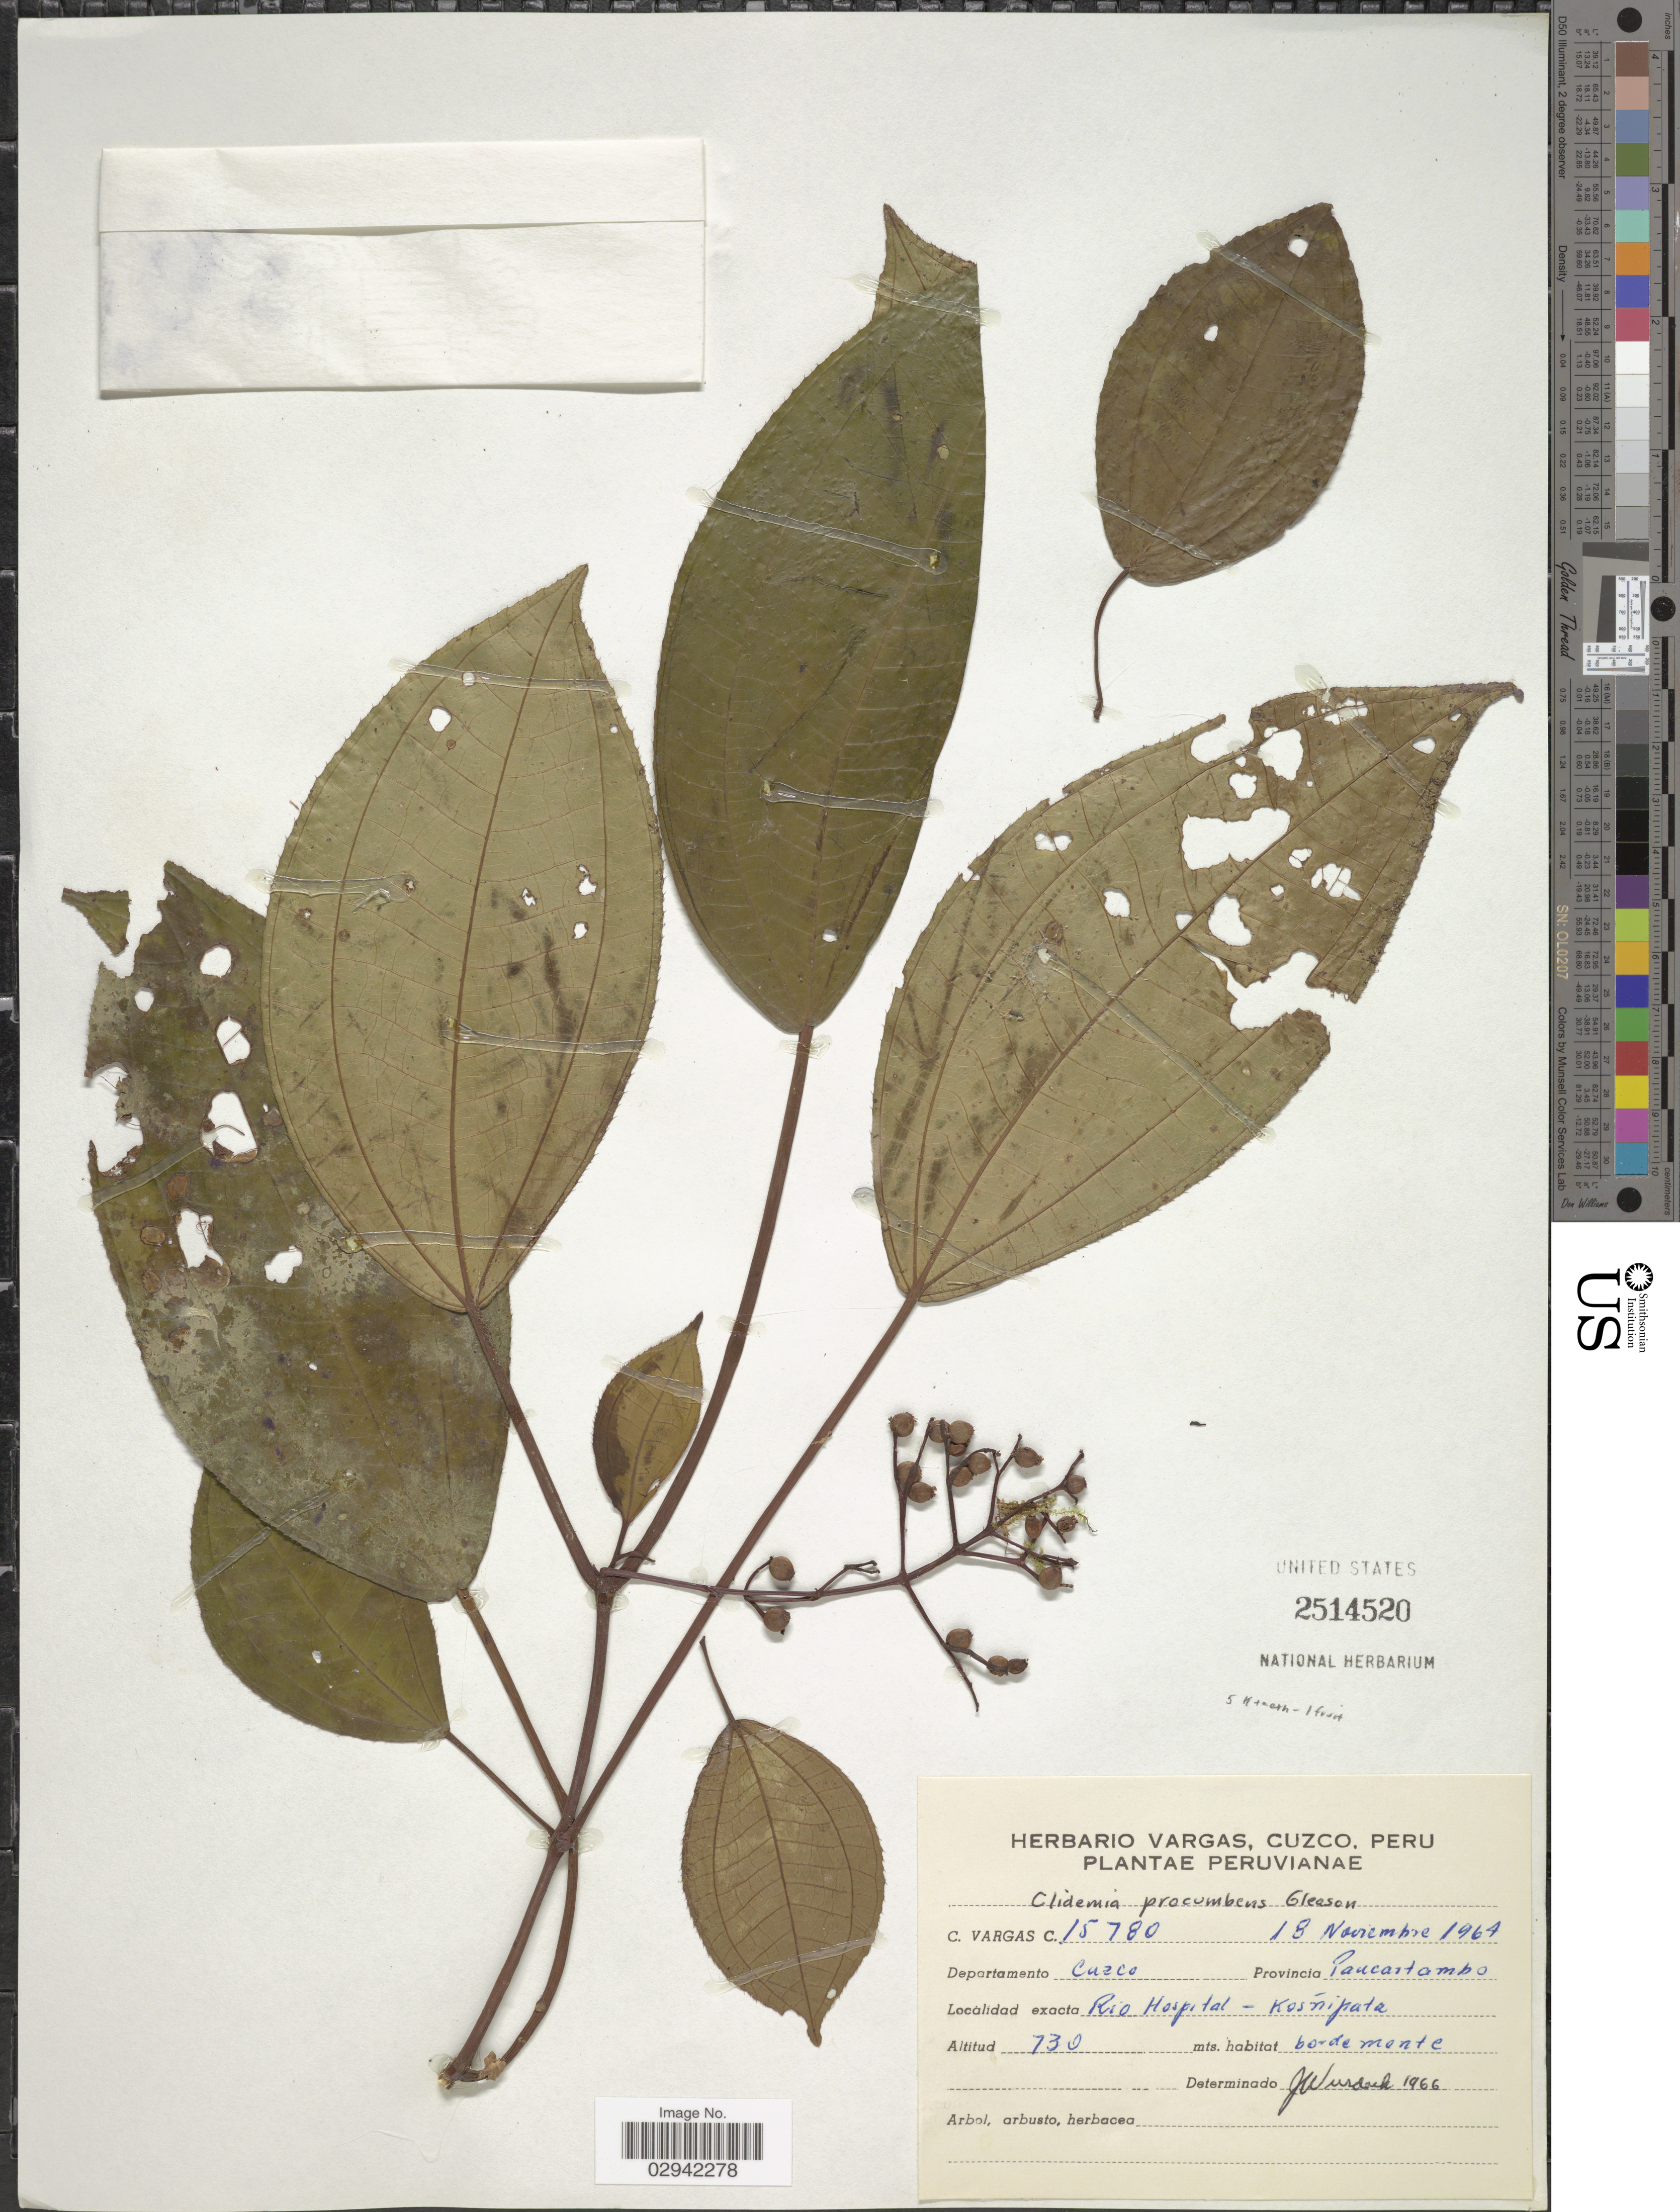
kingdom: Plantae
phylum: Tracheophyta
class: Magnoliopsida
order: Myrtales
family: Melastomataceae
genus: Miconia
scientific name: Miconia procumbens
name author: (Gleason) Wurdack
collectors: C. Vargas Calderón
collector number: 15780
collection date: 1964-11-18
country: Peru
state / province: Cusco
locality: Departamento de Cuzco, Provincia Paucartambo, Rio Hospital - Kosnipate.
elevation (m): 730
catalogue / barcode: US 2514520